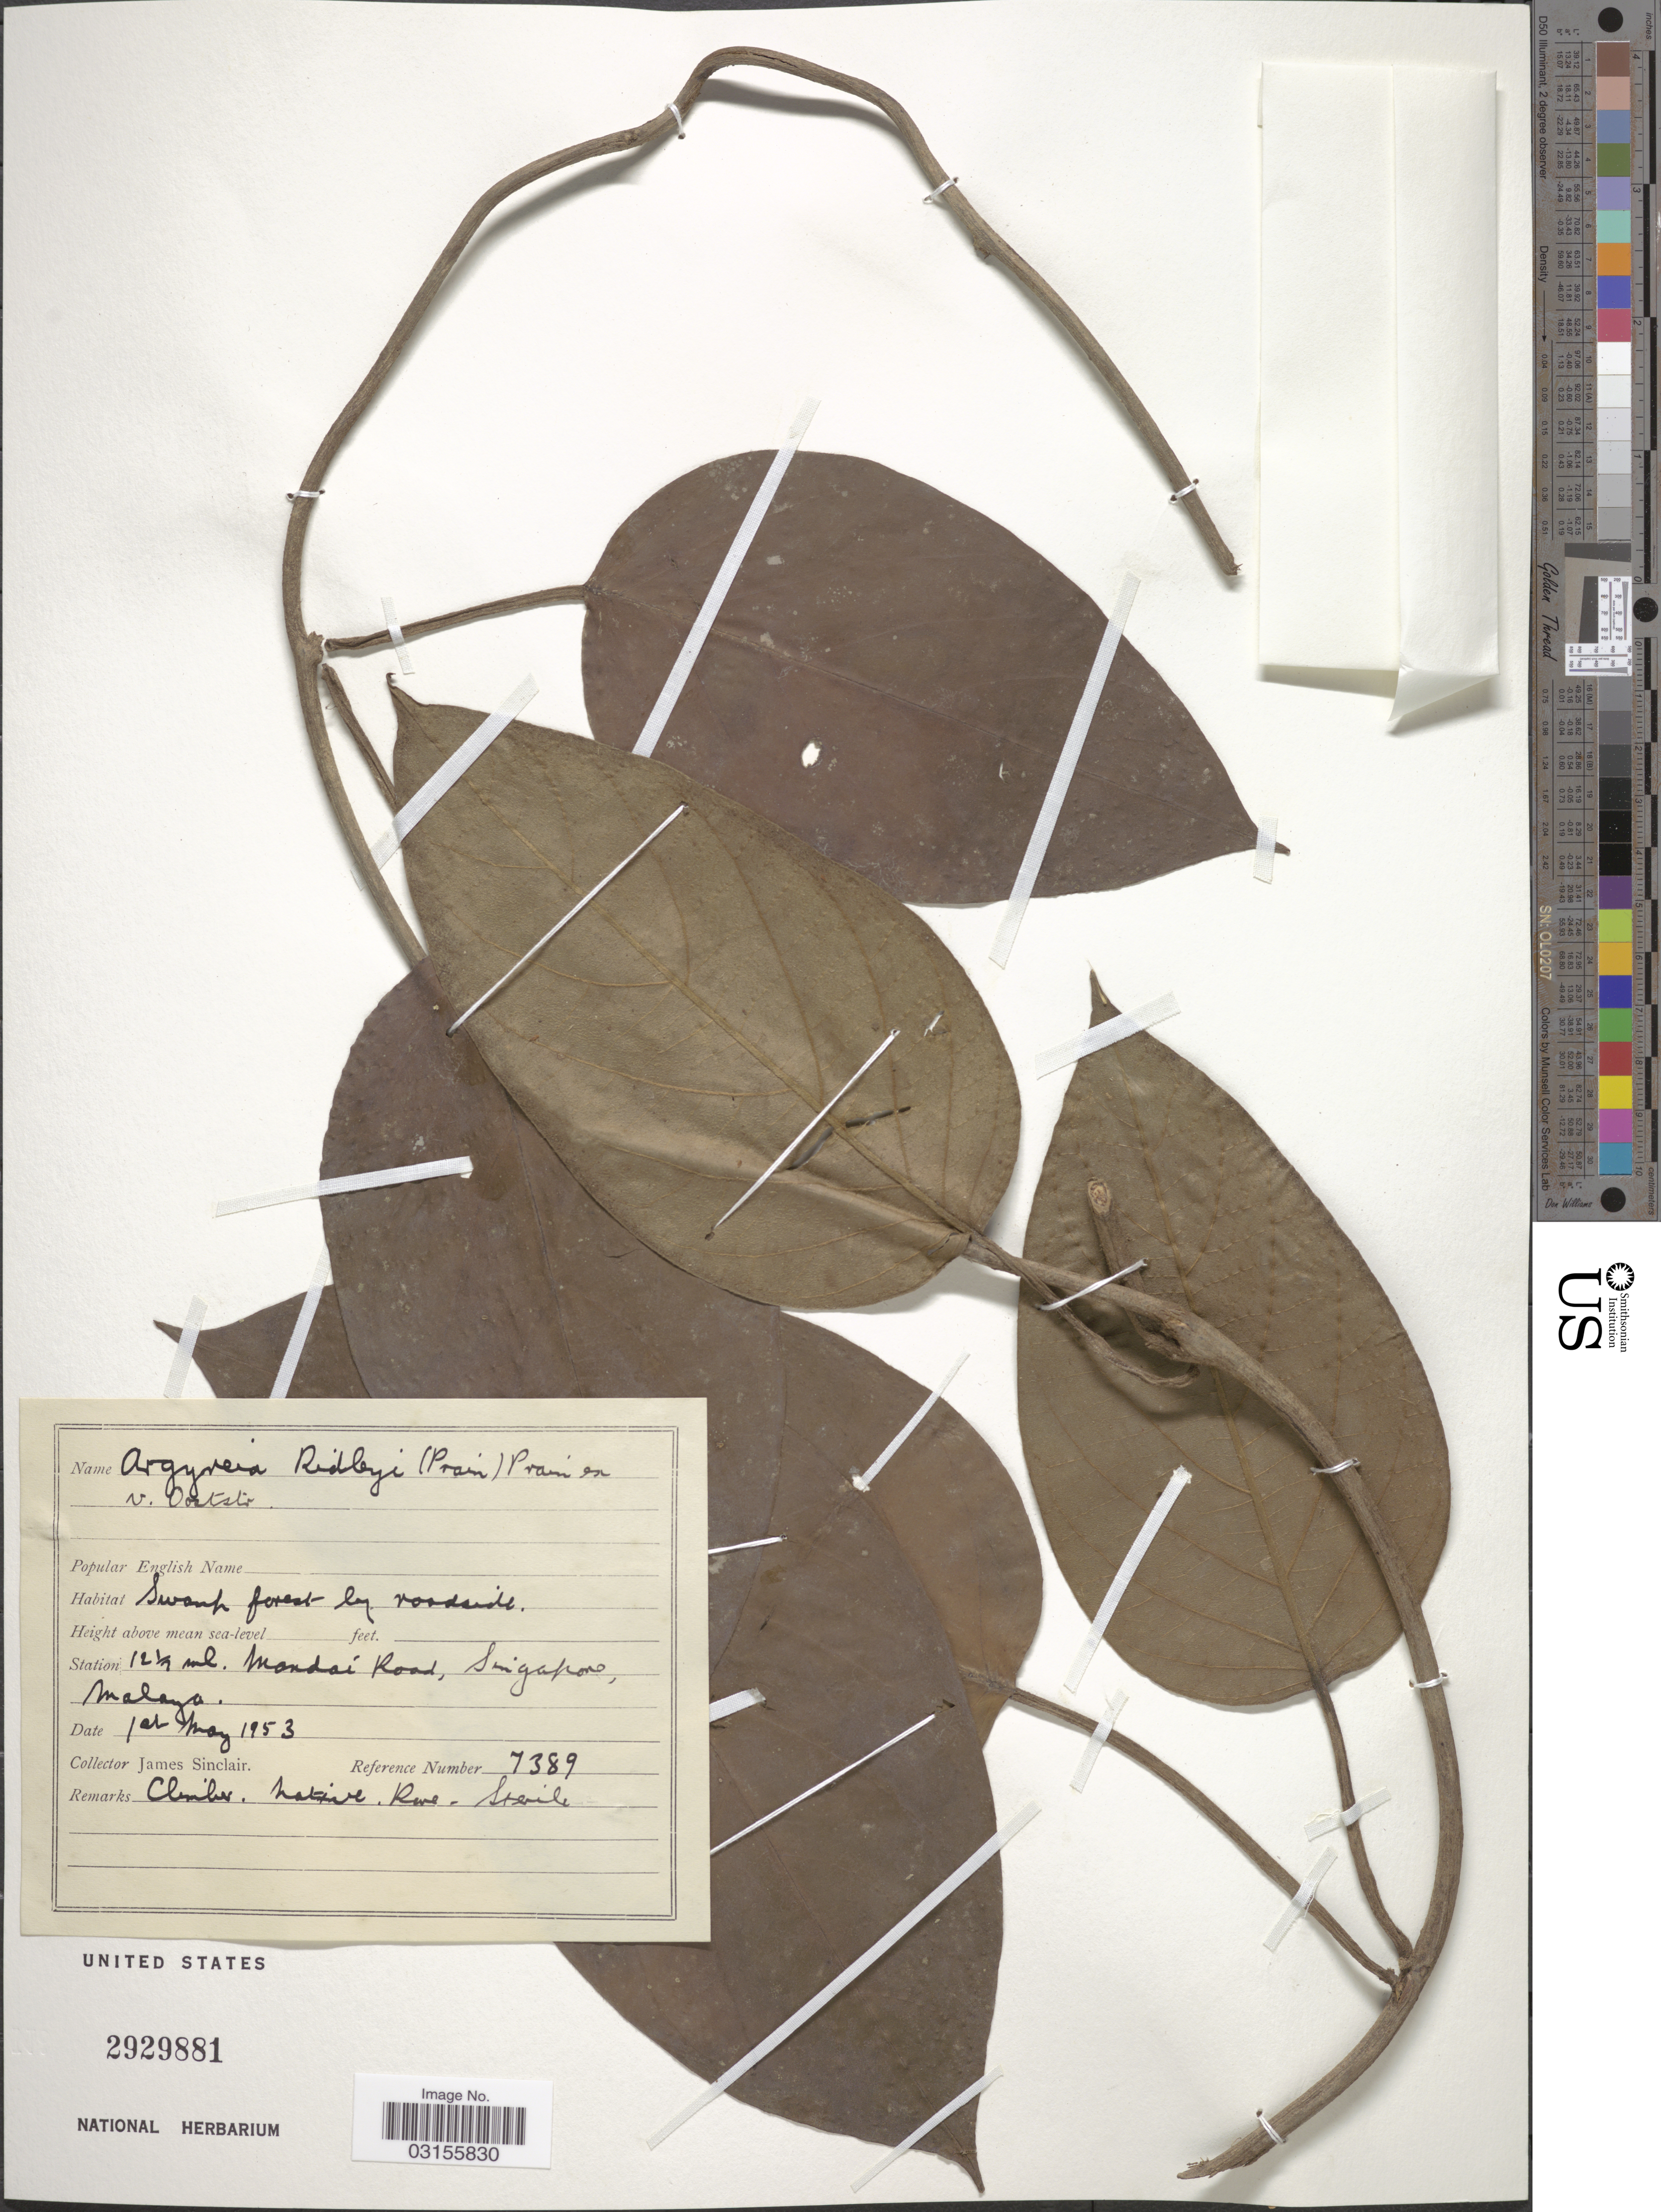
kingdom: Plantae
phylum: Tracheophyta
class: Magnoliopsida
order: Solanales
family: Convolvulaceae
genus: Argyreia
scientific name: Argyreia ridleyi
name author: (Prain) Prain ex Ooststr.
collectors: J. Sinclair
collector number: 7389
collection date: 1953-05-01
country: Singapore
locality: Station 12½ ml. Mandai Road, Malaya.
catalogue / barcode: US 2929881